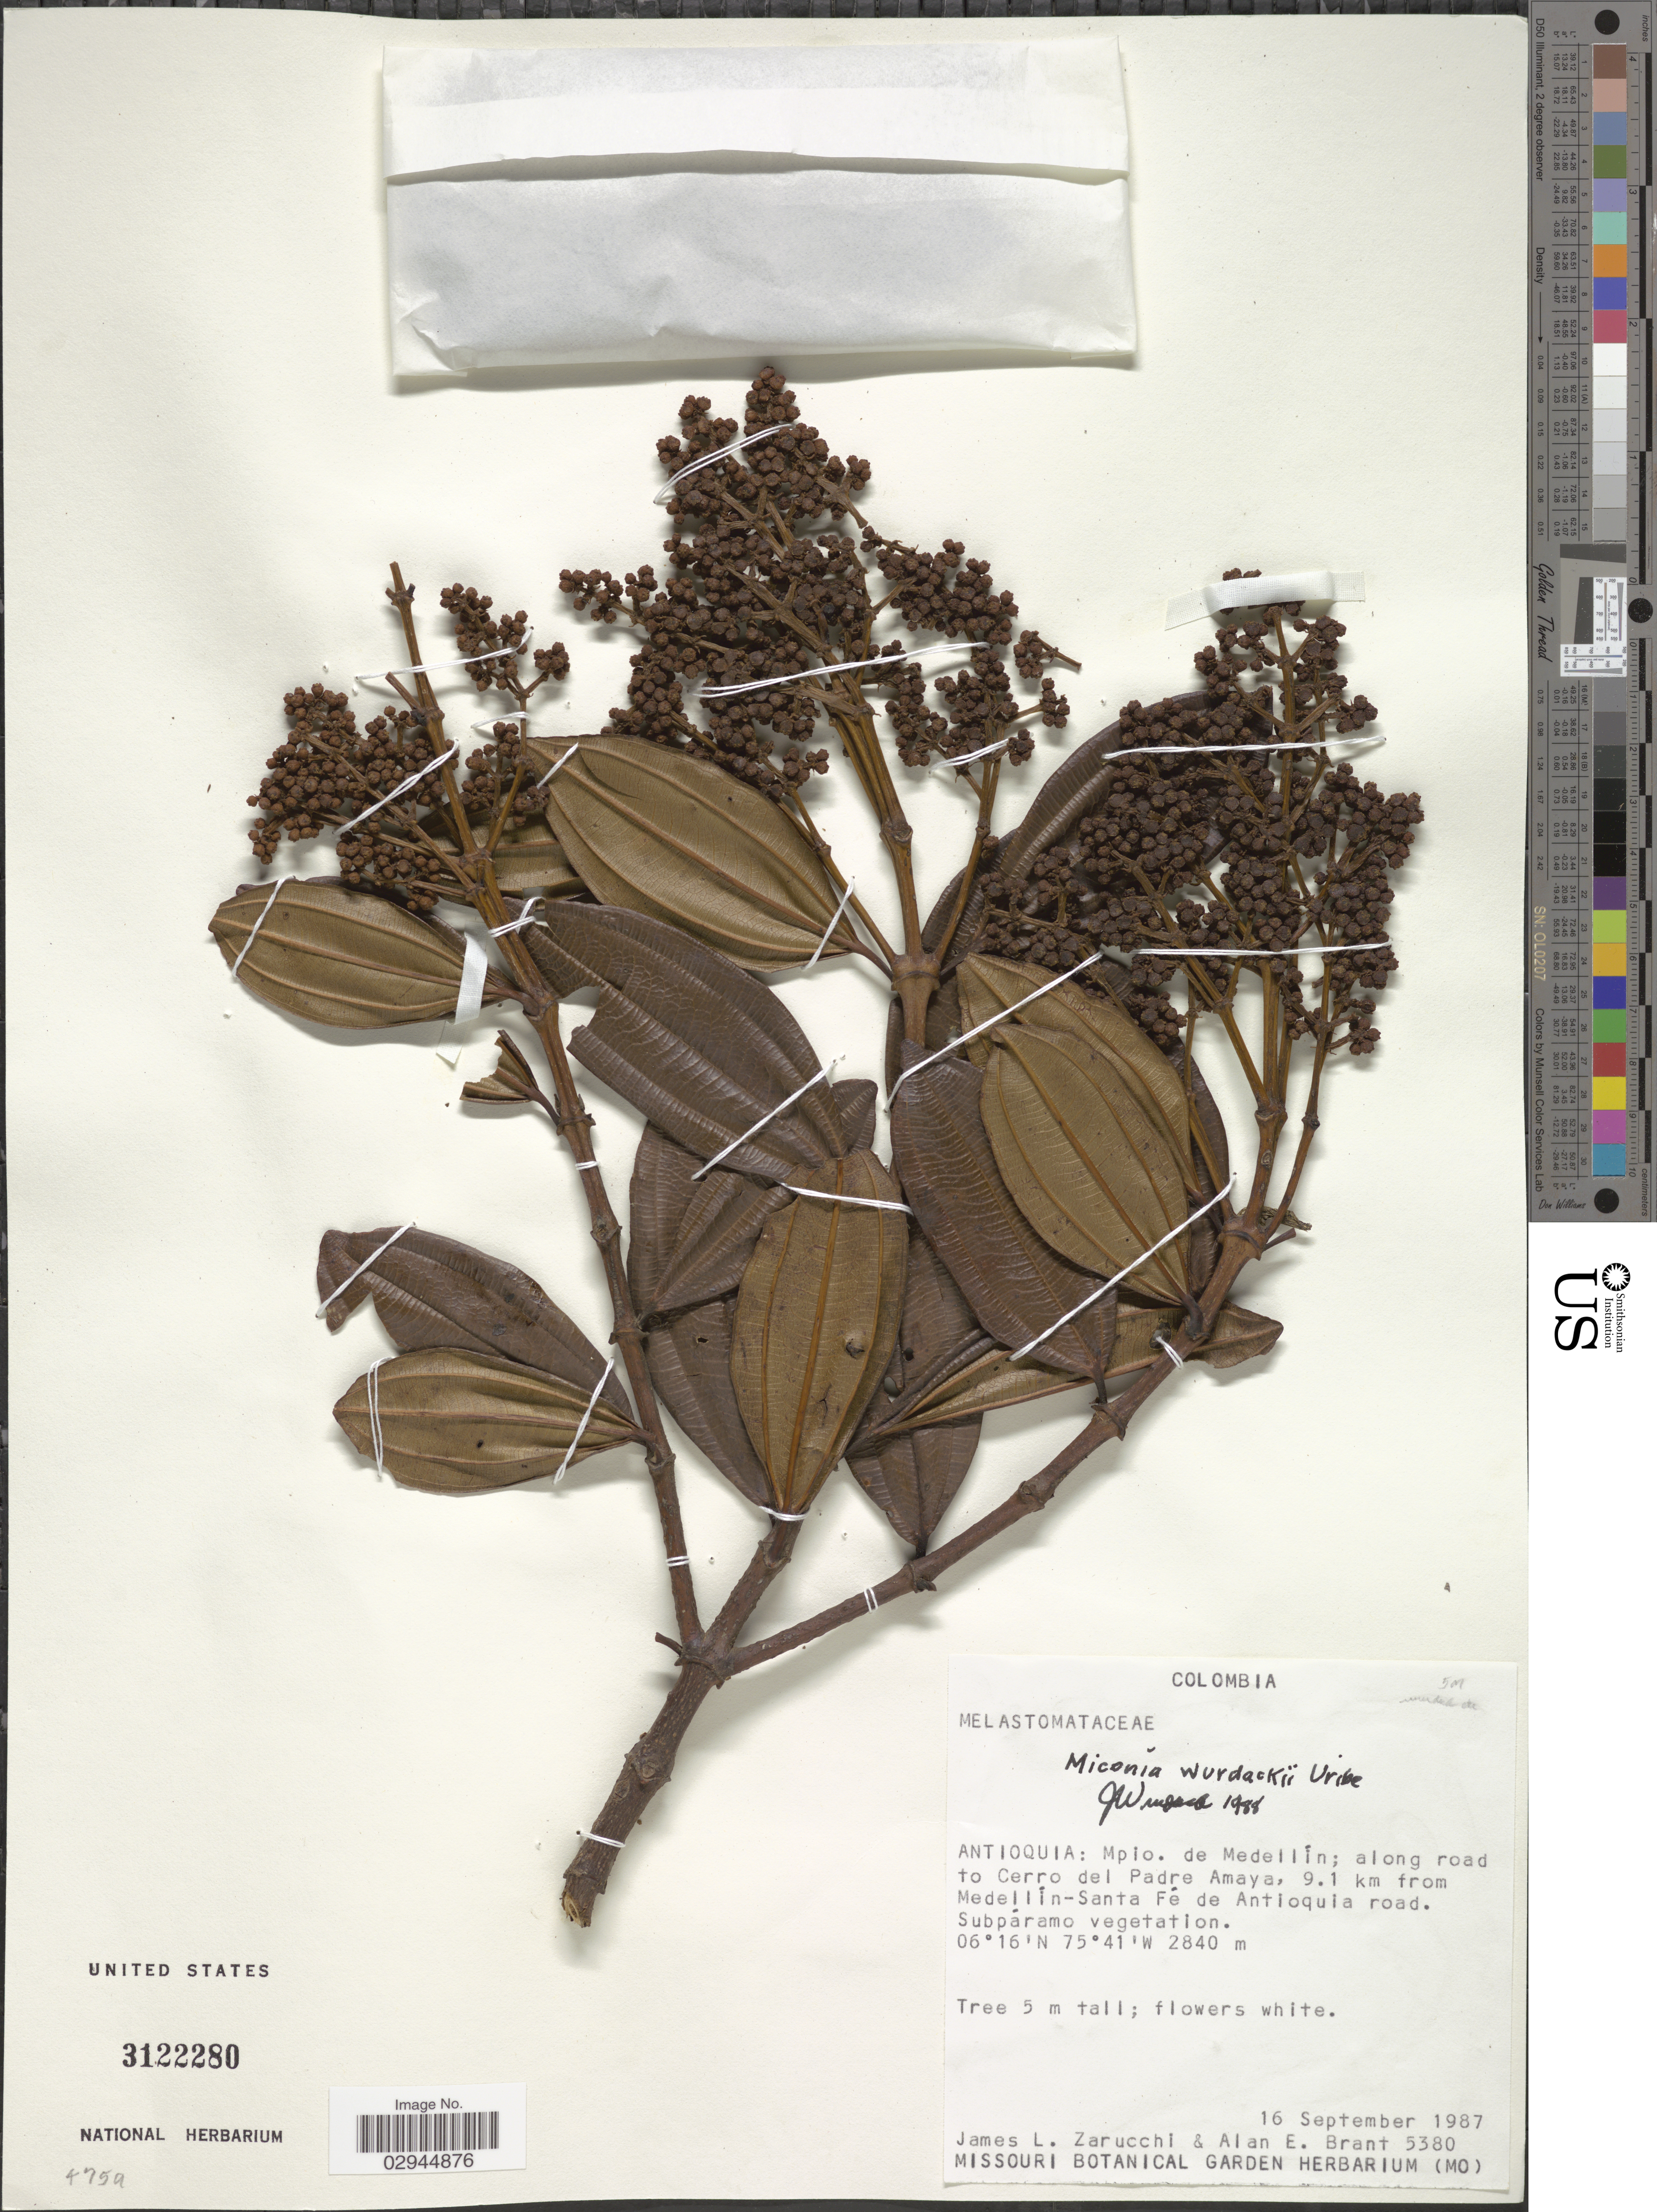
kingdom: Plantae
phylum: Tracheophyta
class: Magnoliopsida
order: Myrtales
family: Melastomataceae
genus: Miconia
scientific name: Miconia wurdackii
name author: L. Uribe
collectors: J. L. Zarucchi & A. Brant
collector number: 5380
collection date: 1987-09-16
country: Colombia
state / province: Antioquia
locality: Mpio. de Medellín; along road to Cerro del Padre Amaya, 9.1 km from Medellín-Santa Fé de Antioquia road.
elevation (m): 2840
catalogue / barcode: US 3122280